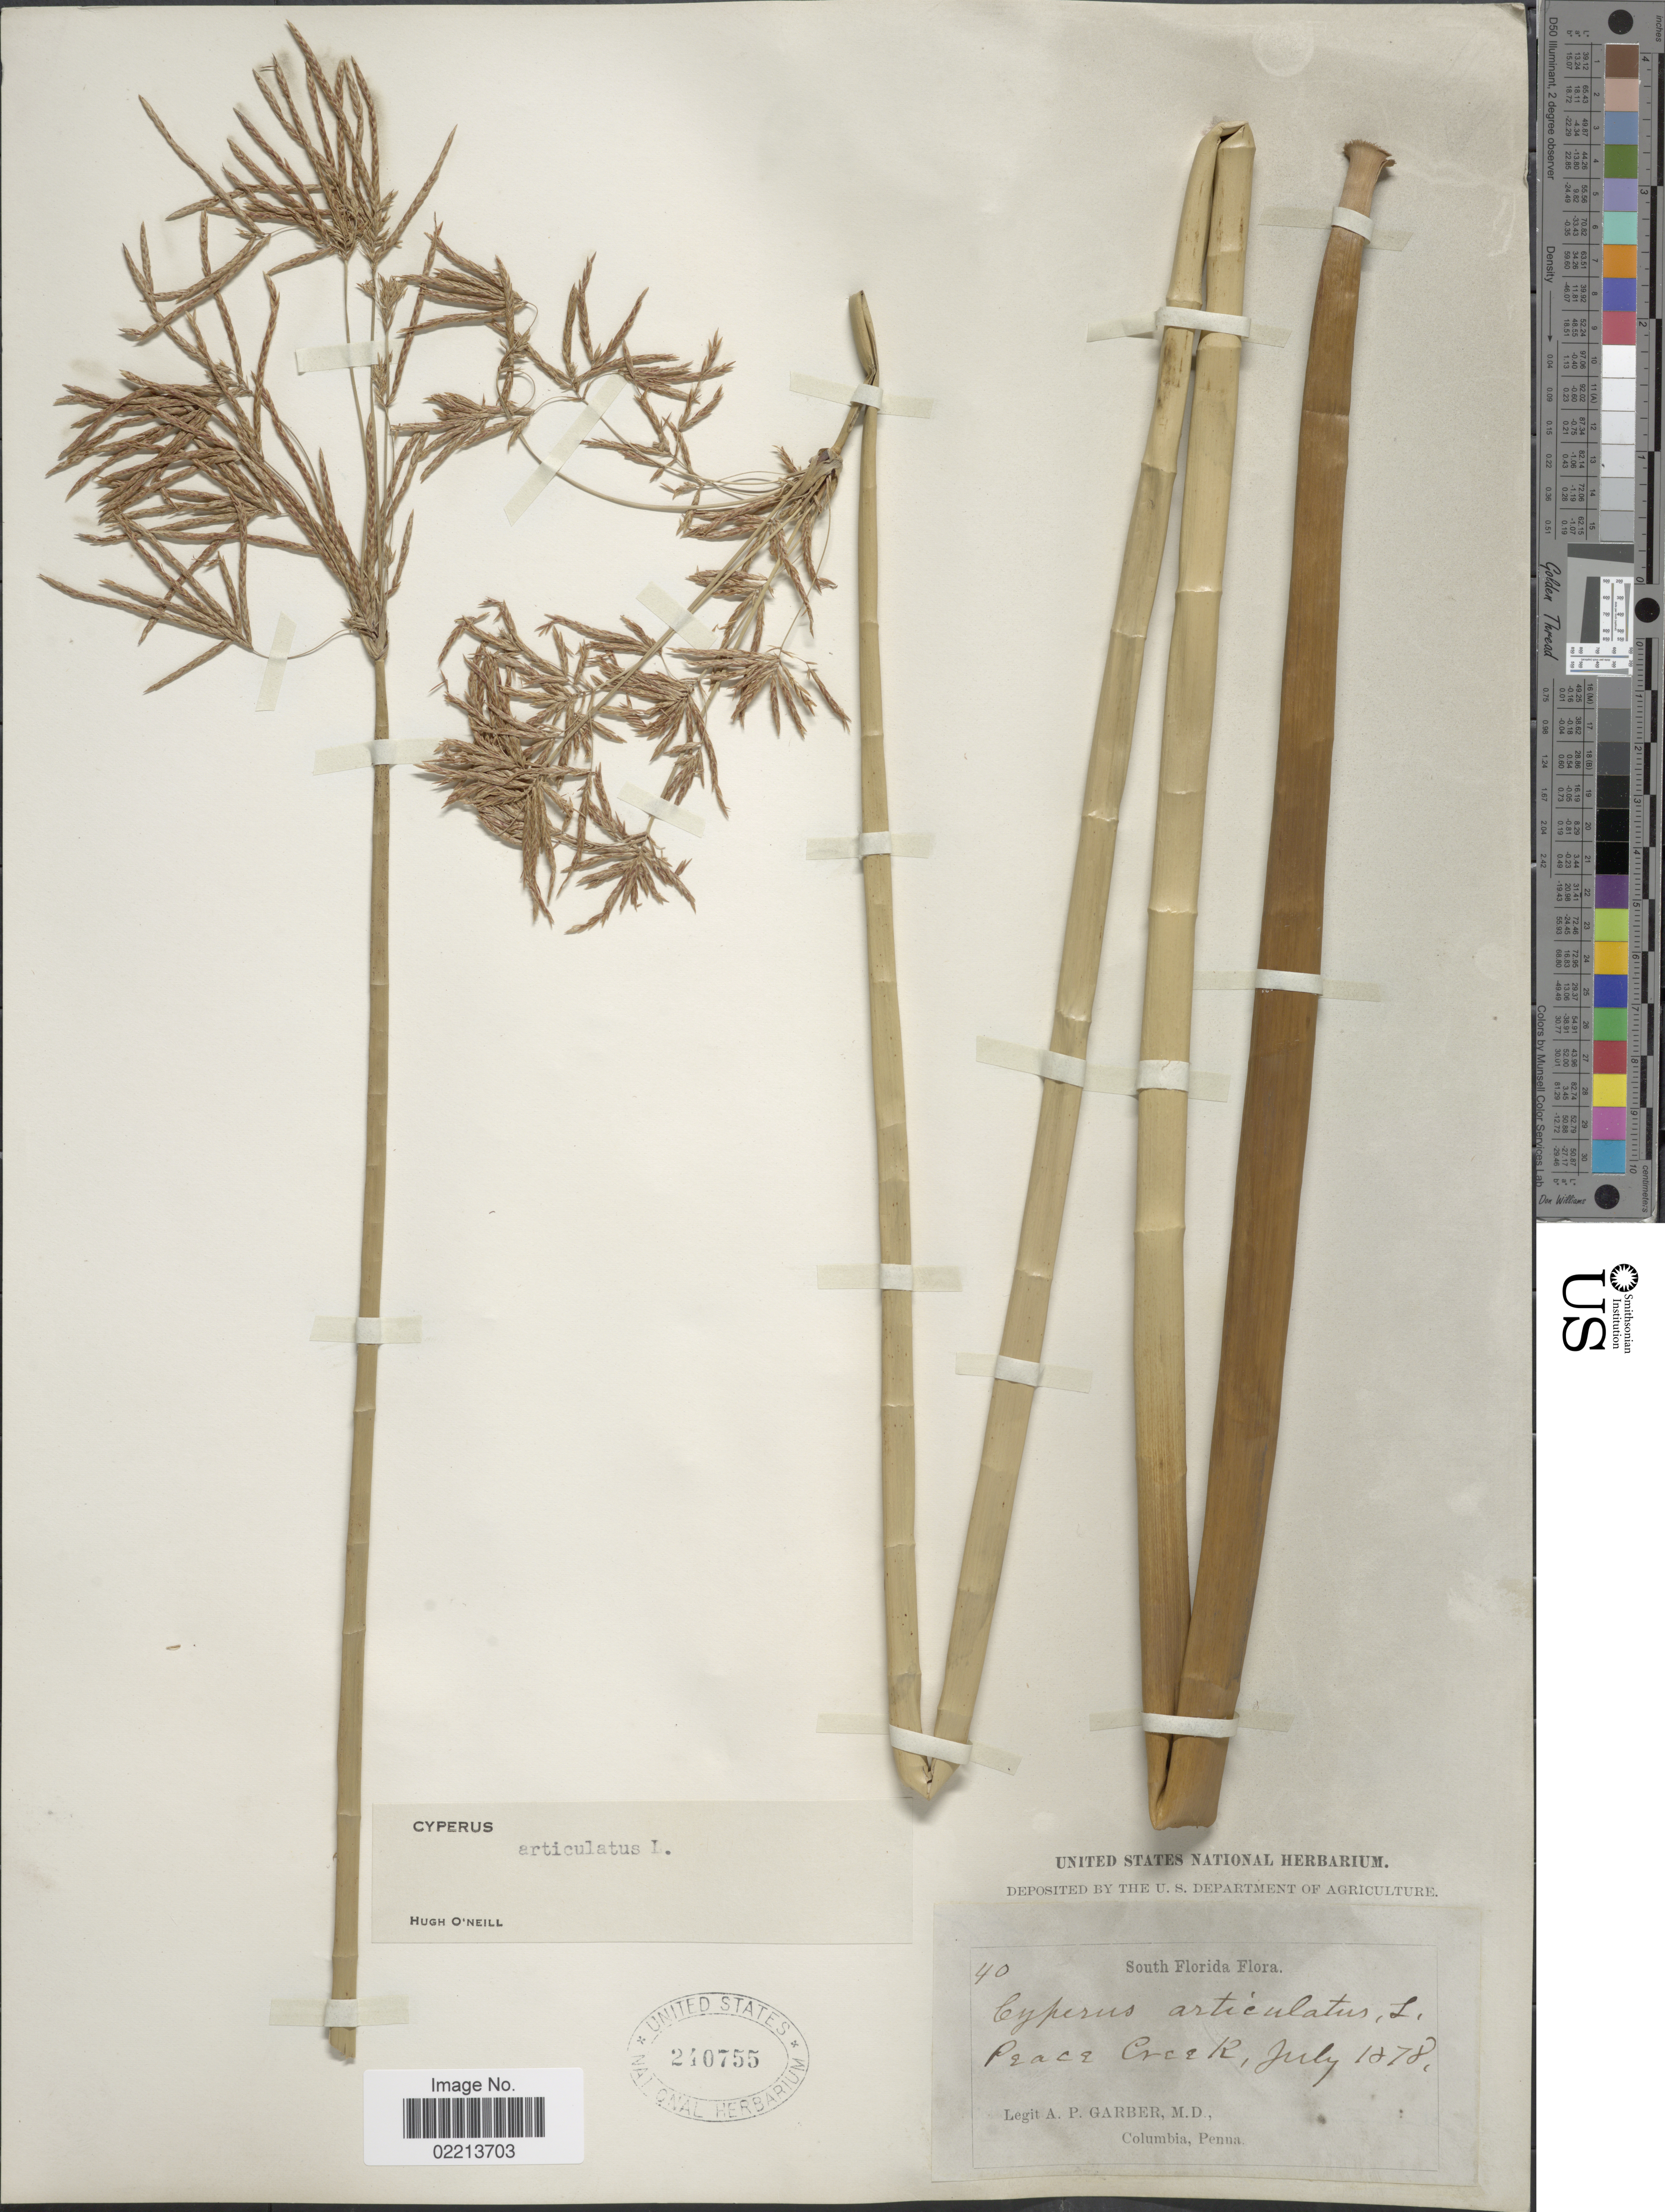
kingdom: Plantae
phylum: Tracheophyta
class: Liliopsida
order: Poales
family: Cyperaceae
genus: Cyperus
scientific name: Cyperus articulatus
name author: L.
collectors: A. P. Garber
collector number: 40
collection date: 1878-07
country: United States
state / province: Florida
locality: South Florida, Peace Creek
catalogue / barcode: US 240755